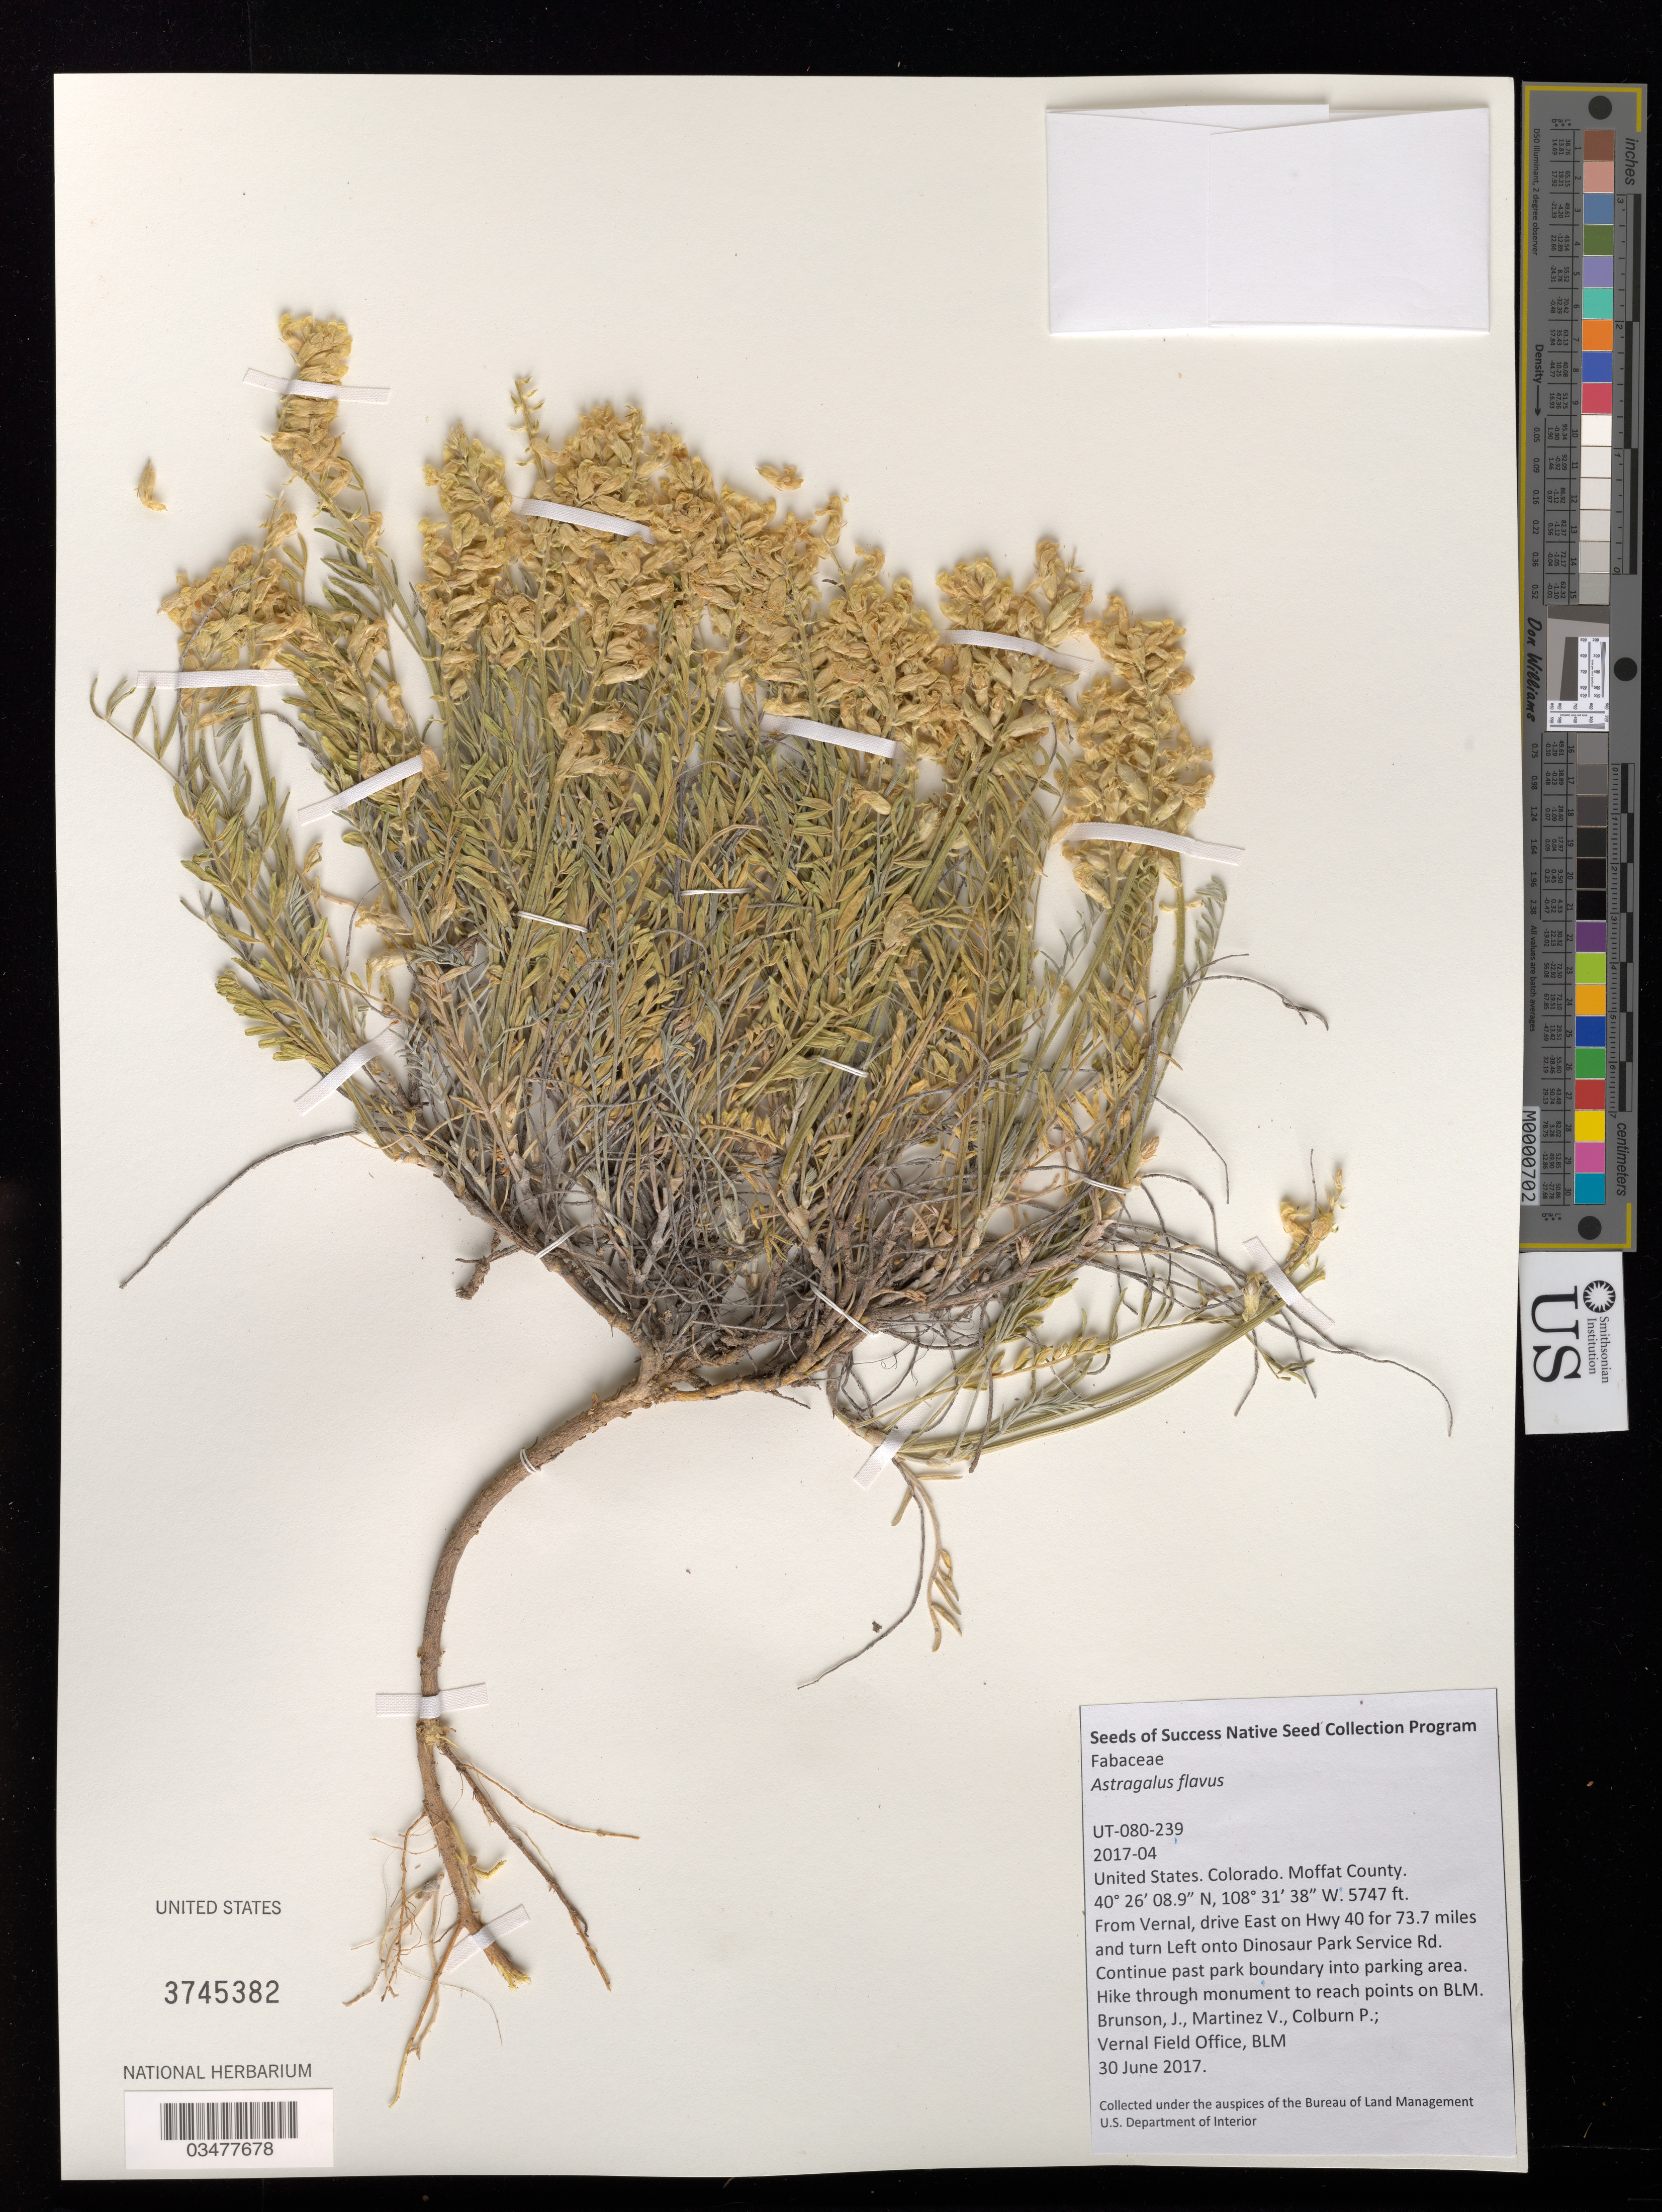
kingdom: Plantae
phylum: Tracheophyta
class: Magnoliopsida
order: Fabales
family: Fabaceae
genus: Astragalus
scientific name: Astragalus flavus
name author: Torr. & A. Gray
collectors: J. Brunson, P. Colburn & V. Martinez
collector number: UT080-239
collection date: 2017-06-30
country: United States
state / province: Colorado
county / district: Moffat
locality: Dinosaur Park Service Rd.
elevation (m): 1752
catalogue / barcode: US 3745382